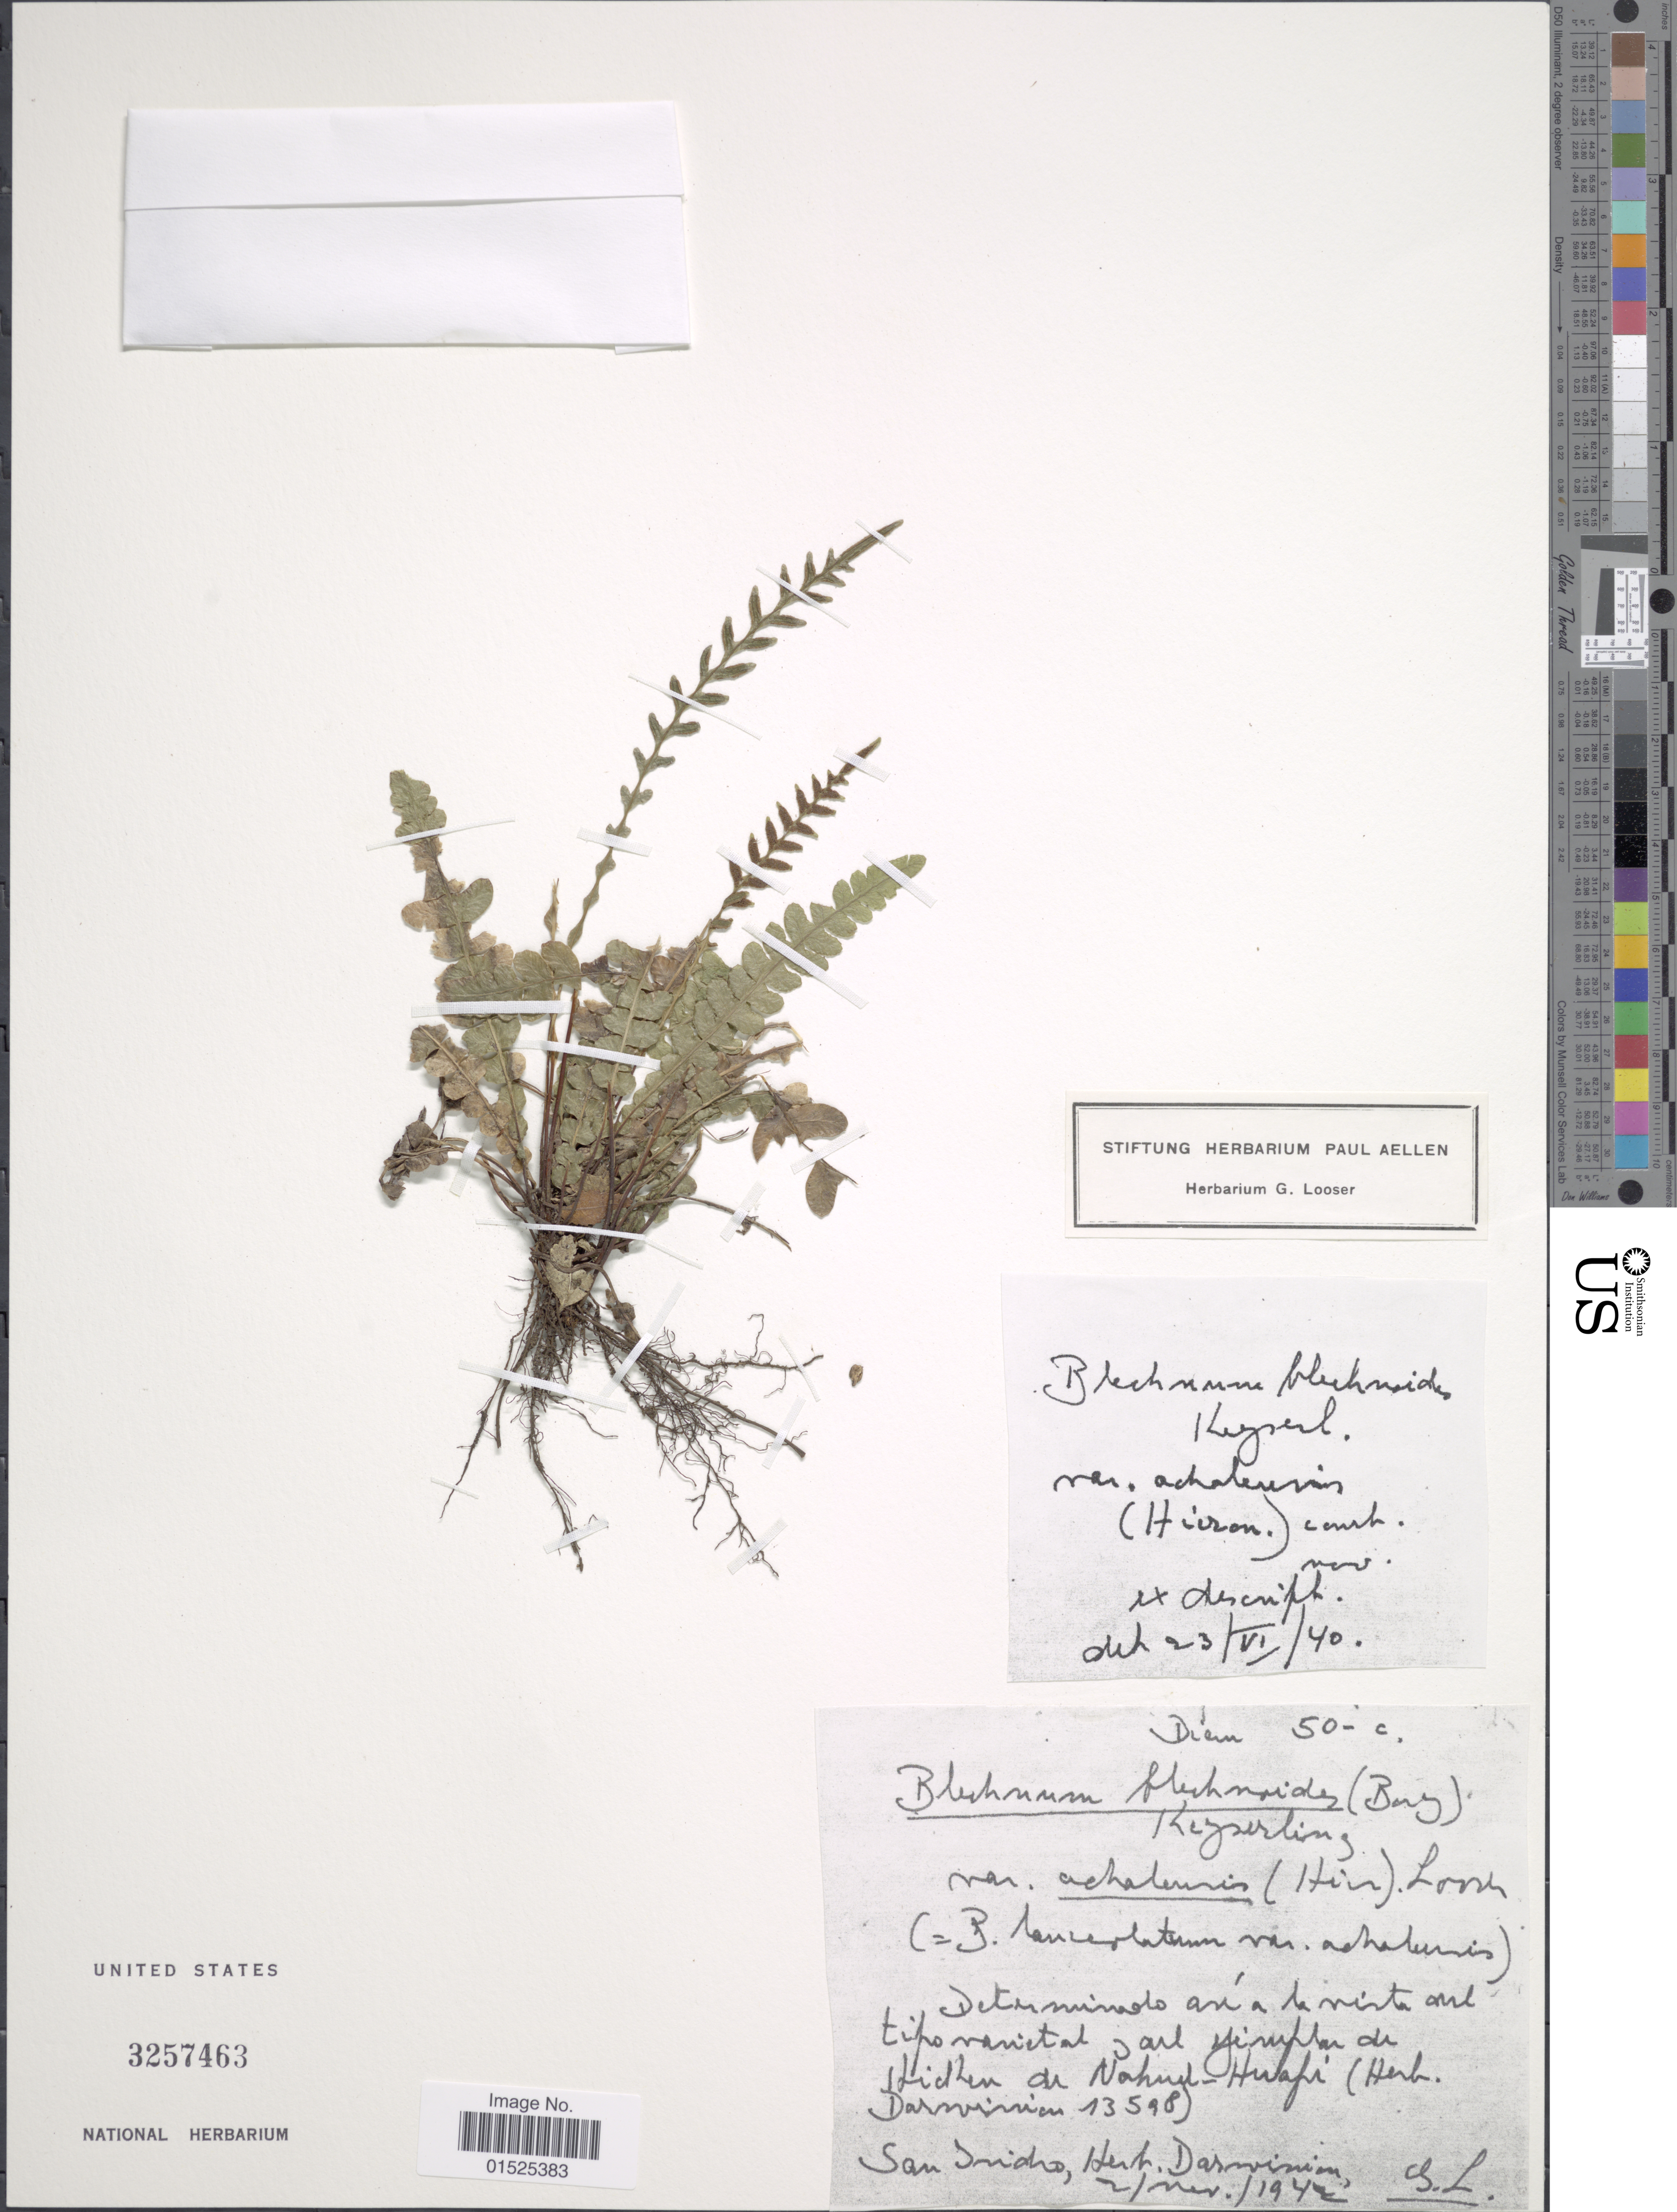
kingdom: Plantae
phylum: Tracheophyta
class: Polypodiopsida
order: Polypodiales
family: Blechnaceae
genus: Blechnum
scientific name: Blechnum blechnoides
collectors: ex herb. Darminian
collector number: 13598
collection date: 1942-11-21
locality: San Isidro [unsure placement]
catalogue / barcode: US 3257463